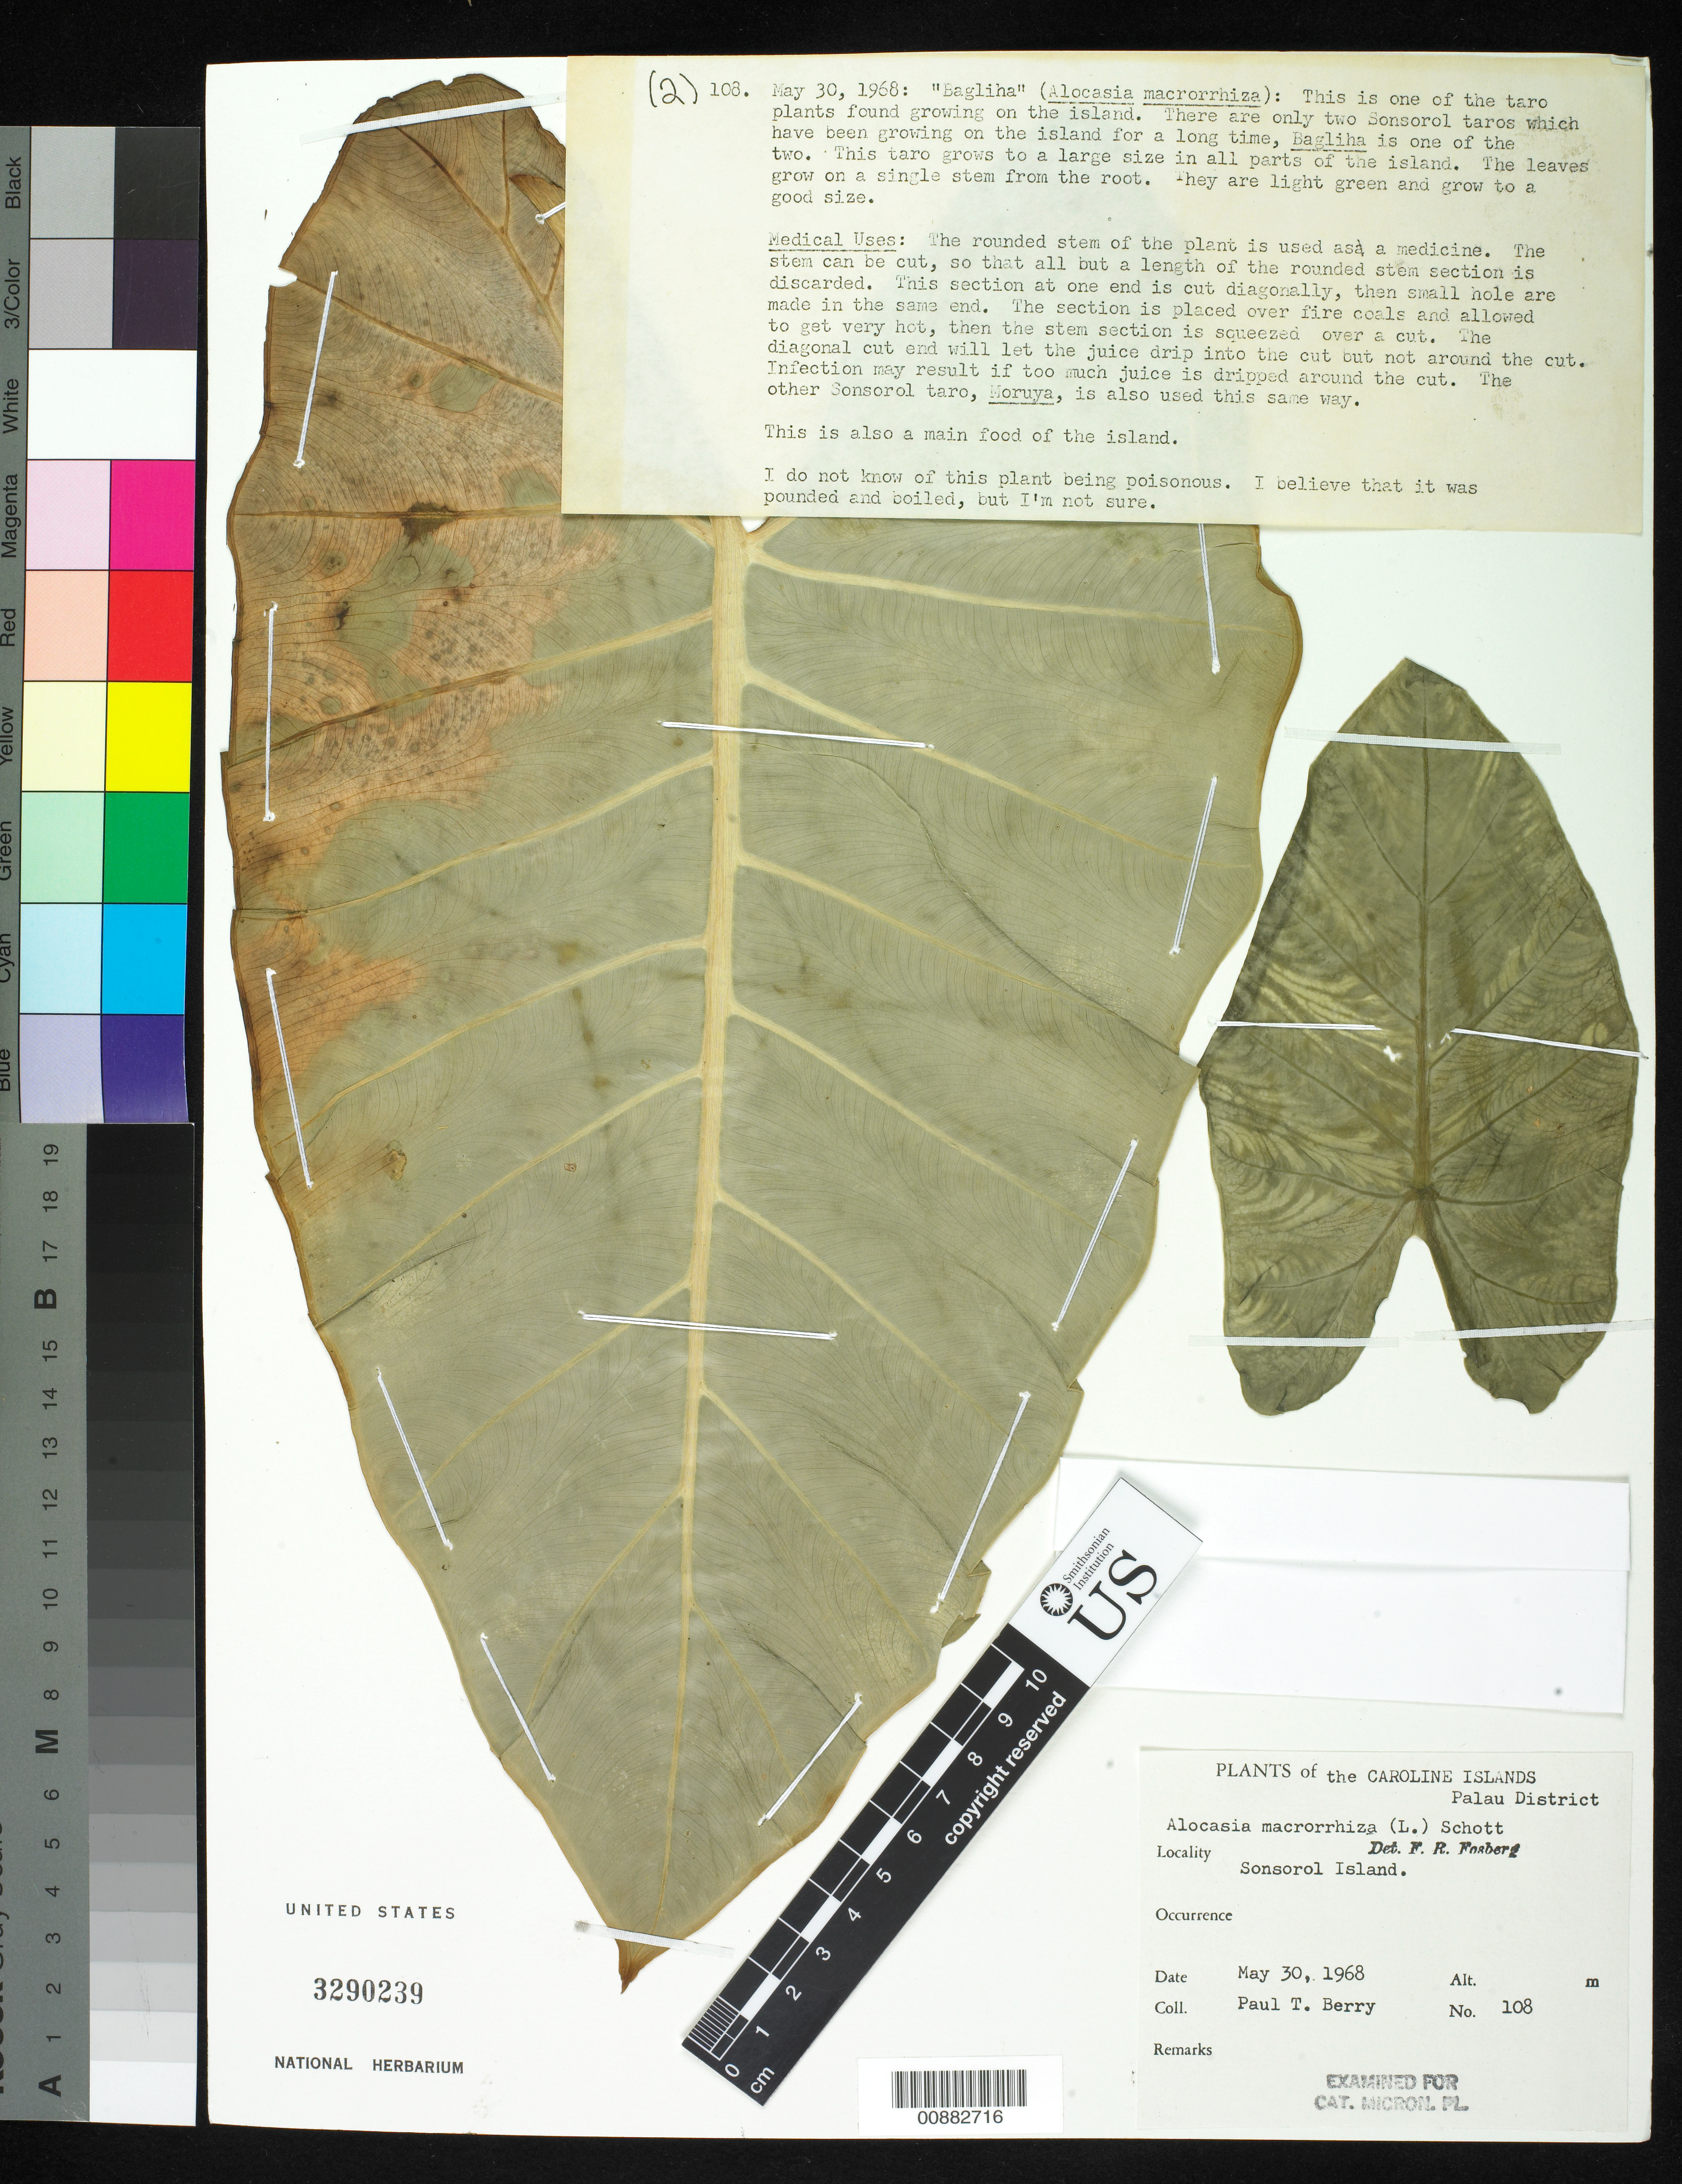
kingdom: Plantae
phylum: Tracheophyta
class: Liliopsida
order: Alismatales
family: Araceae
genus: Alocasia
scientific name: Alocasia macrorrhizos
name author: (L.) G. Don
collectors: P. T. Berry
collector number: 108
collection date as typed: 30 May 1968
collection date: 1968-05-30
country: Palau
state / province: Sonsorol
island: Sonsorol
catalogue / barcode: US 3290239